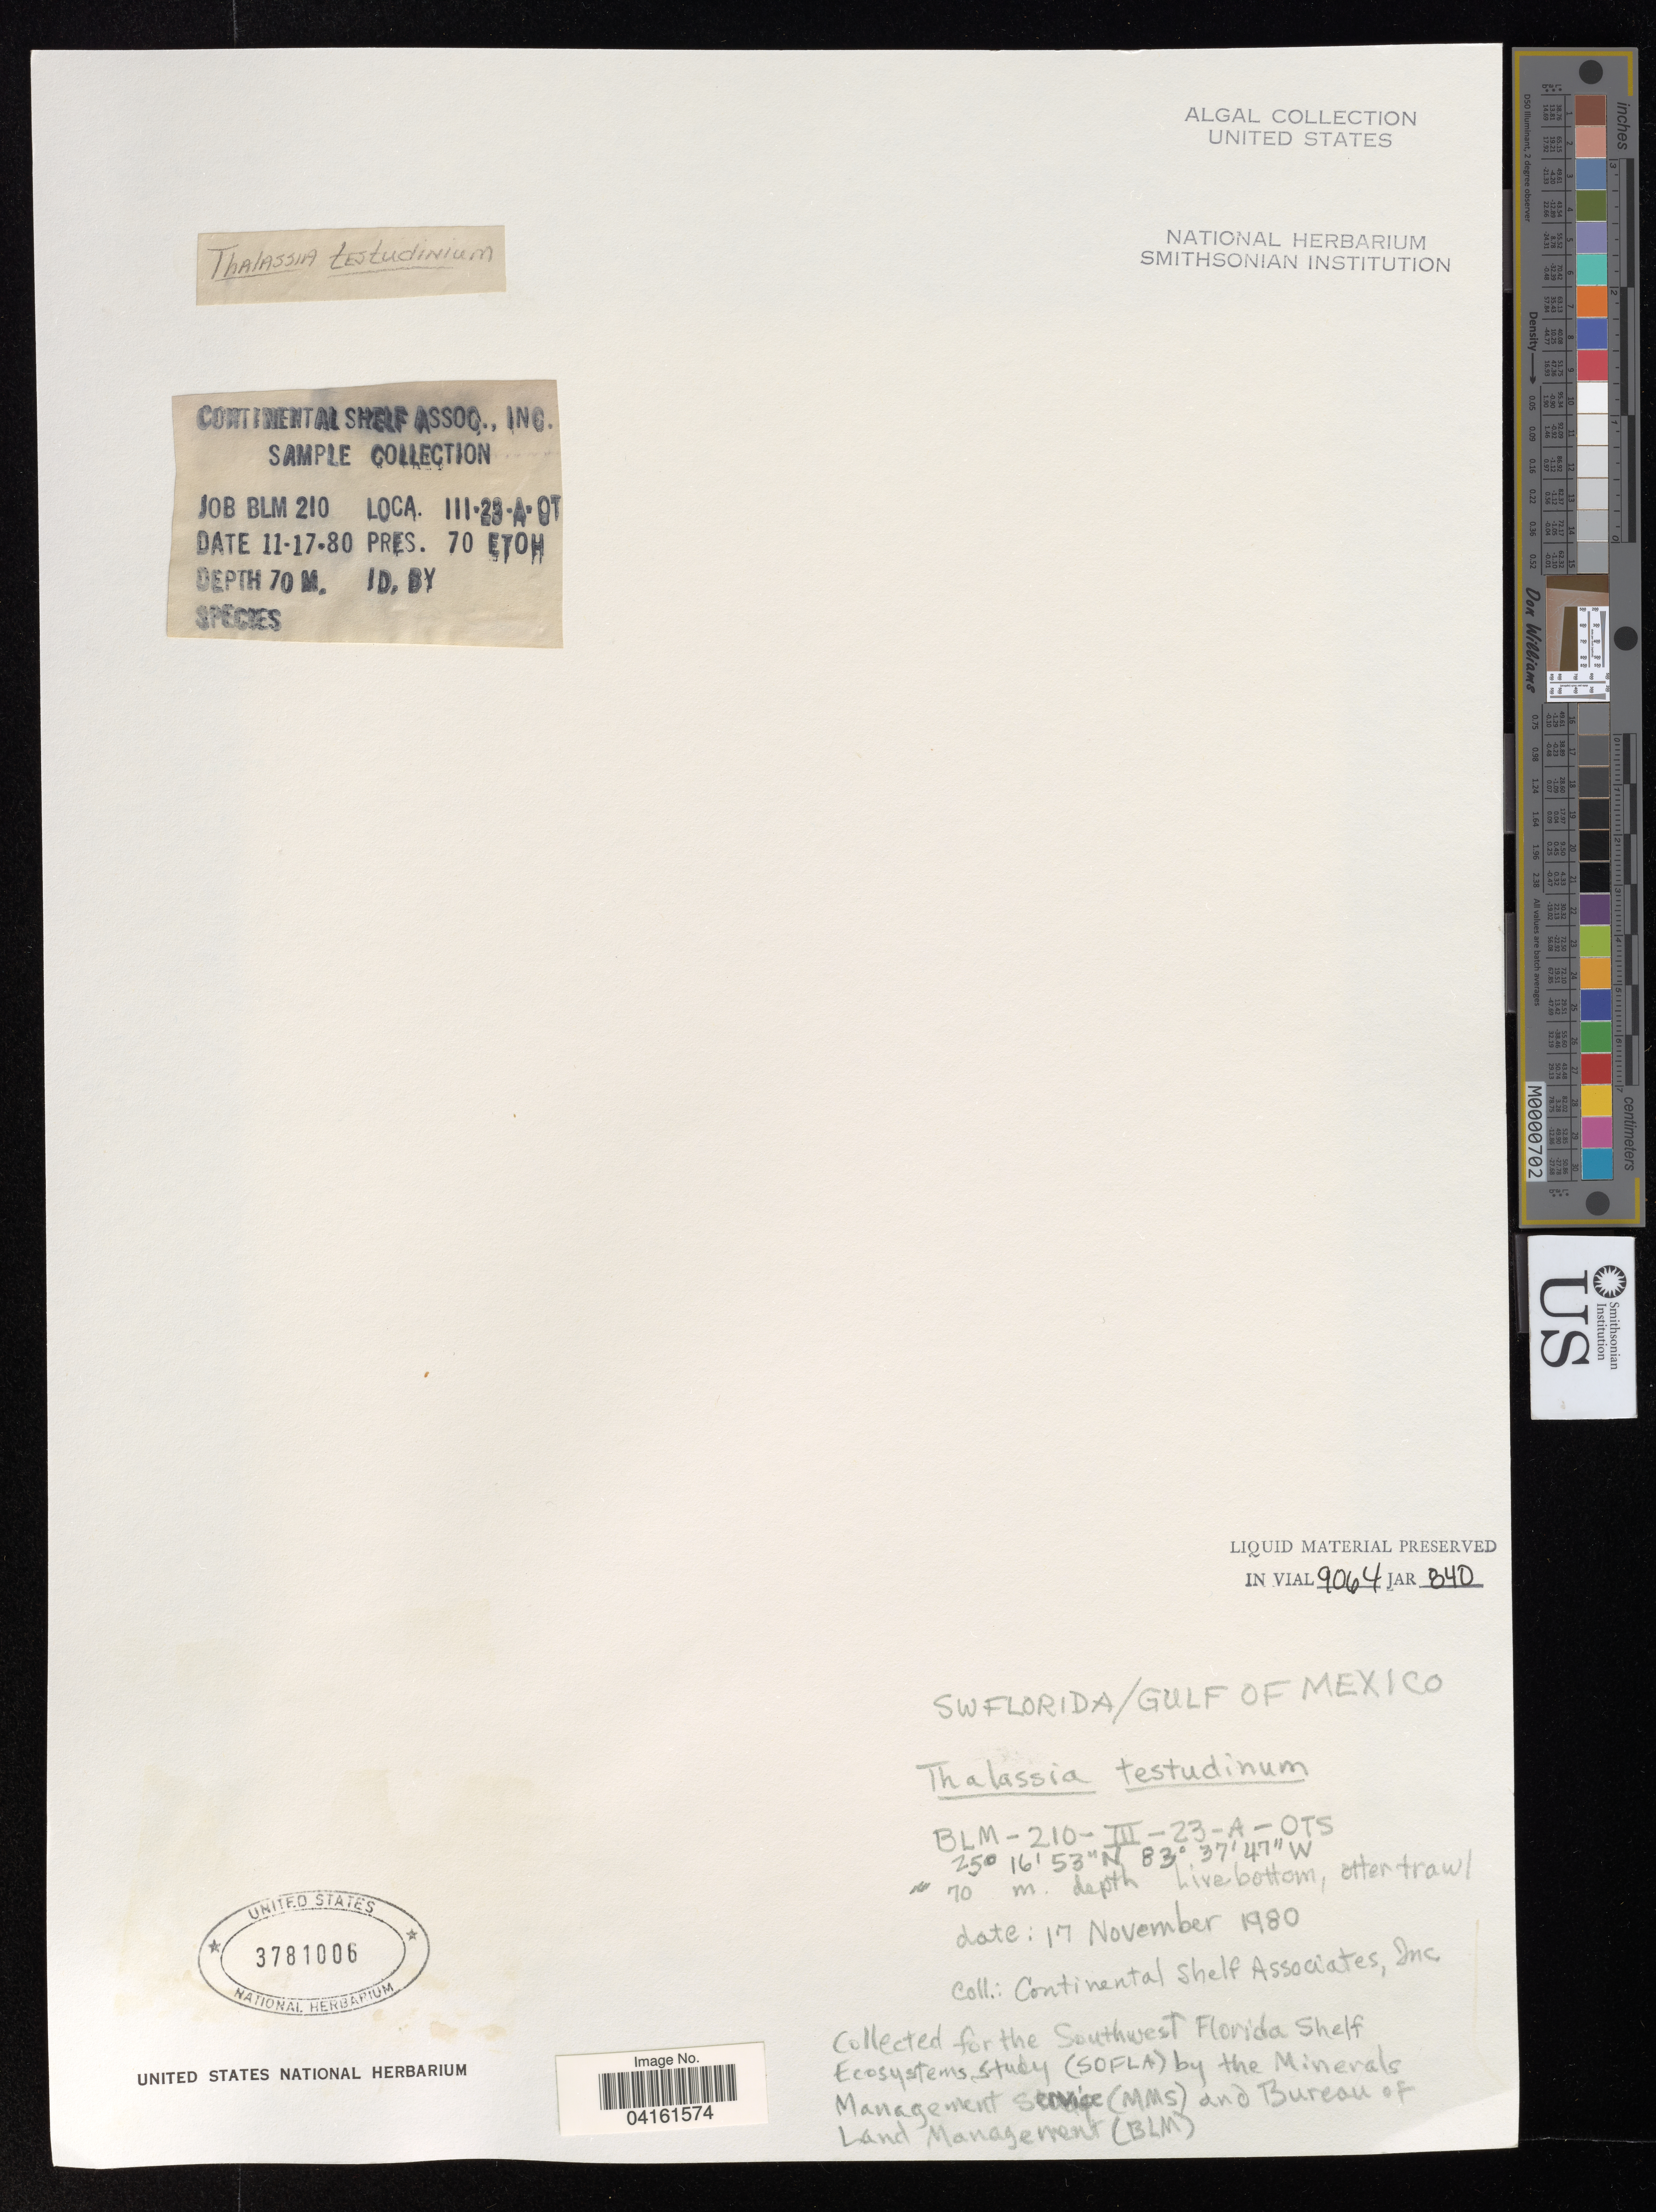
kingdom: Plantae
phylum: Tracheophyta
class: Liliopsida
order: Alismatales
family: Hydrocharitaceae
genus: Thalassia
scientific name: Thalassia testudinum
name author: Banks & Sol. ex K.D. Koenig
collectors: Continental Shelf Associates Inc.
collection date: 1980-11-17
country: United States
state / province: Florida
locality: SW Florida/ Gulf of Mexico. BLM-210-III-23-A-OTS.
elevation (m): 70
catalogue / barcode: US 3781006